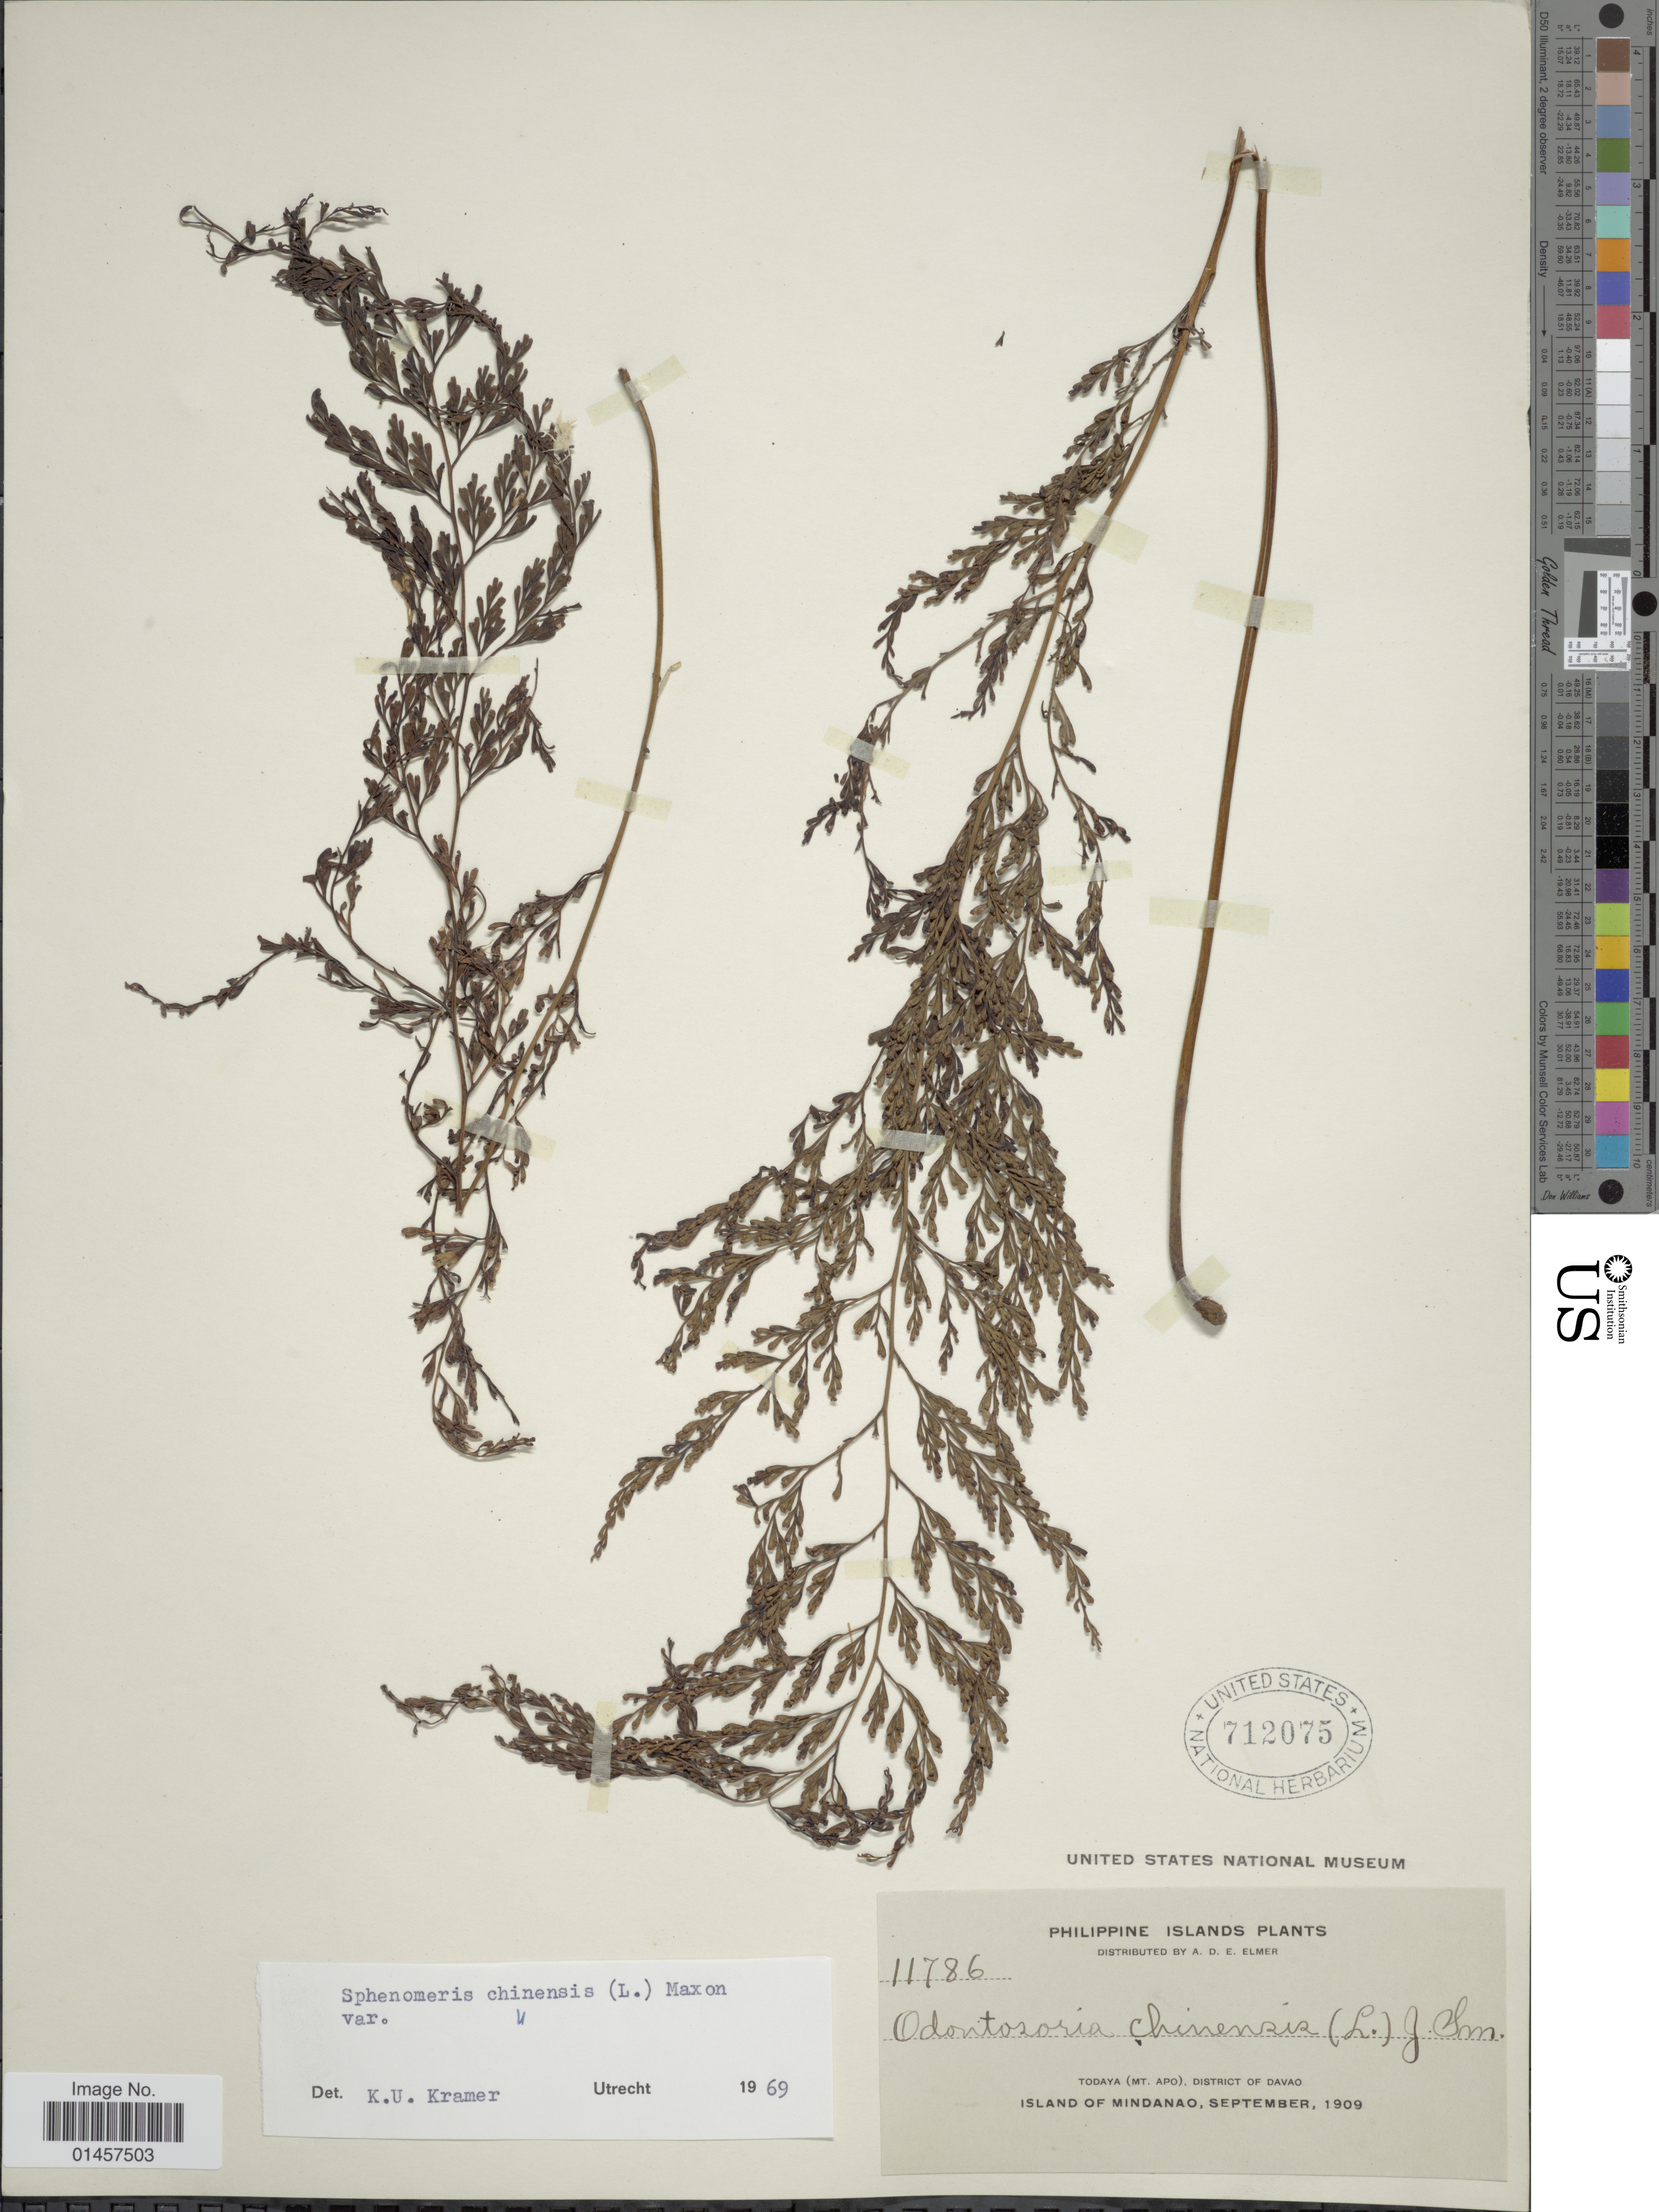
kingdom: Plantae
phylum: Tracheophyta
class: Polypodiopsida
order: Polypodiales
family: Lindsaeaceae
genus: Sphenomeris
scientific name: Sphenomeris chinensis var. chinensis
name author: (L.) Maxon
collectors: A. D. E. Elmer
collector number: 11786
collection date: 1909-09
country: Philippines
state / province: Davao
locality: Todaya (Mt. Apo), District of Davao, Island of Mindanao, Philippine Islands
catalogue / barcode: US 712075